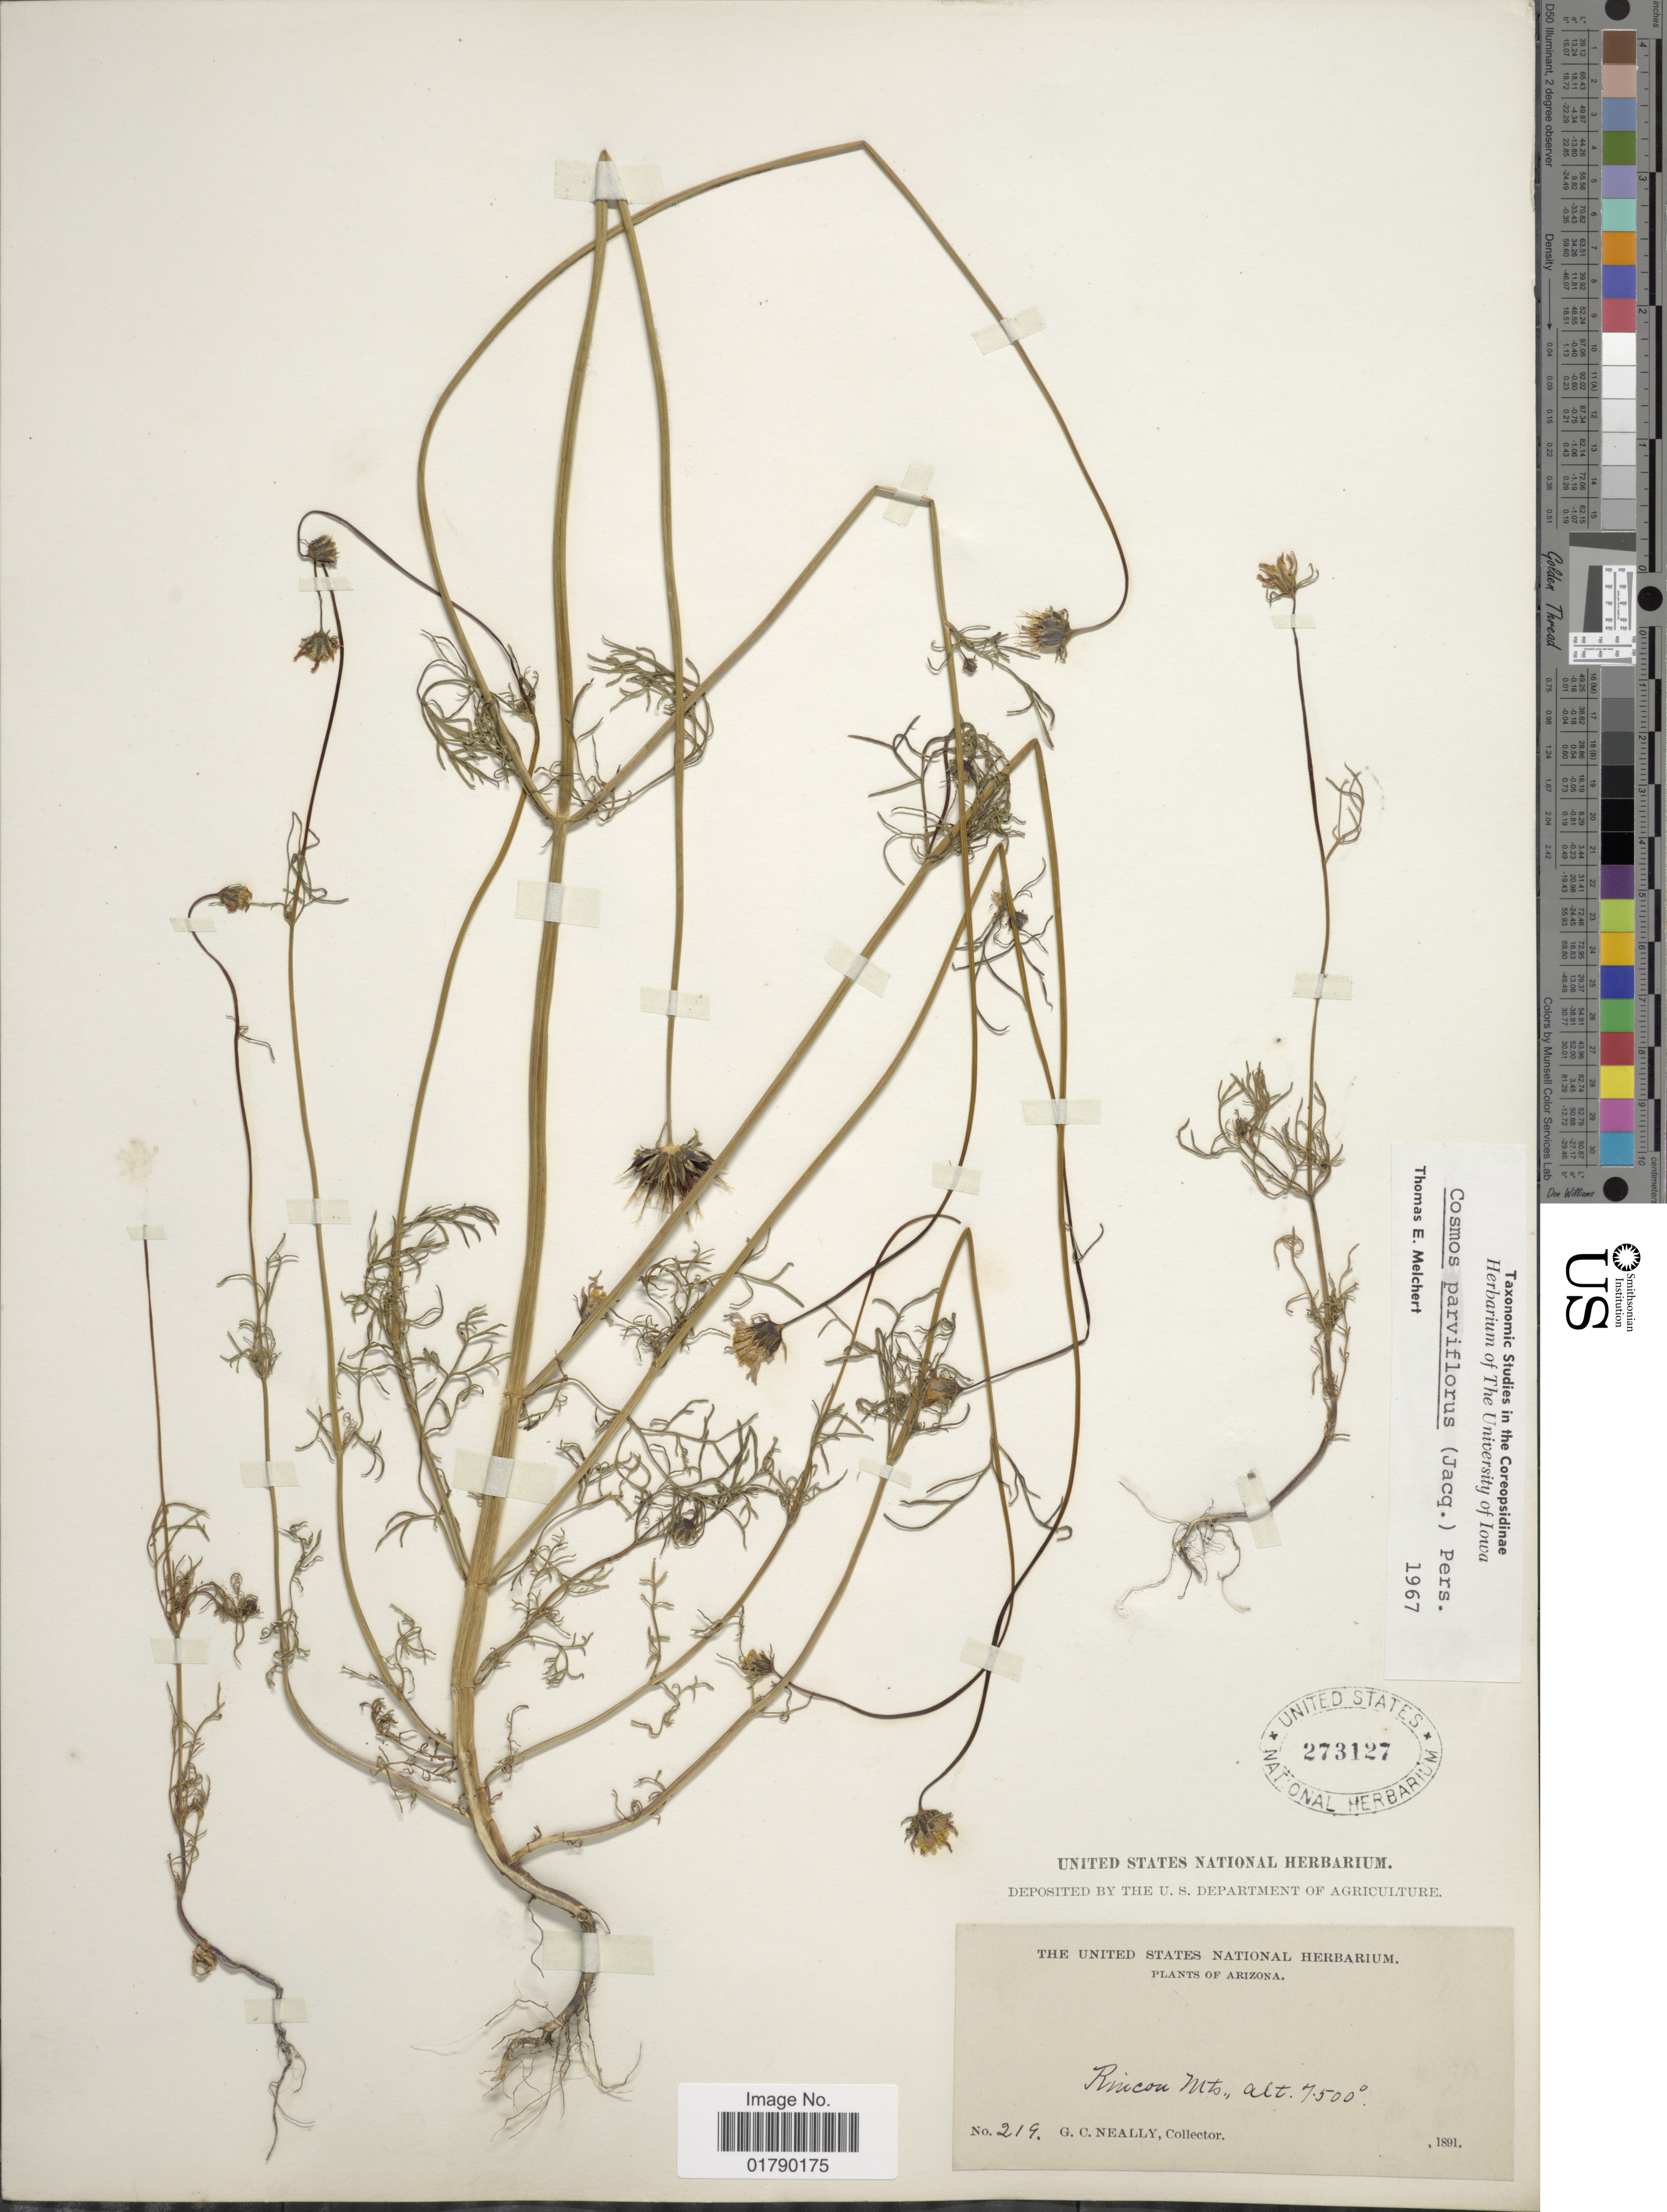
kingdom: Plantae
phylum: Tracheophyta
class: Magnoliopsida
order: Asterales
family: Asteraceae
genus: Cosmos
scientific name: Cosmos parviflorus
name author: (Jacq.) Pers.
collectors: G. Neally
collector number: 219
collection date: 1891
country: United States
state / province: Arizona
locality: Rincon Mts.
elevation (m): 2286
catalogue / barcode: US 273127